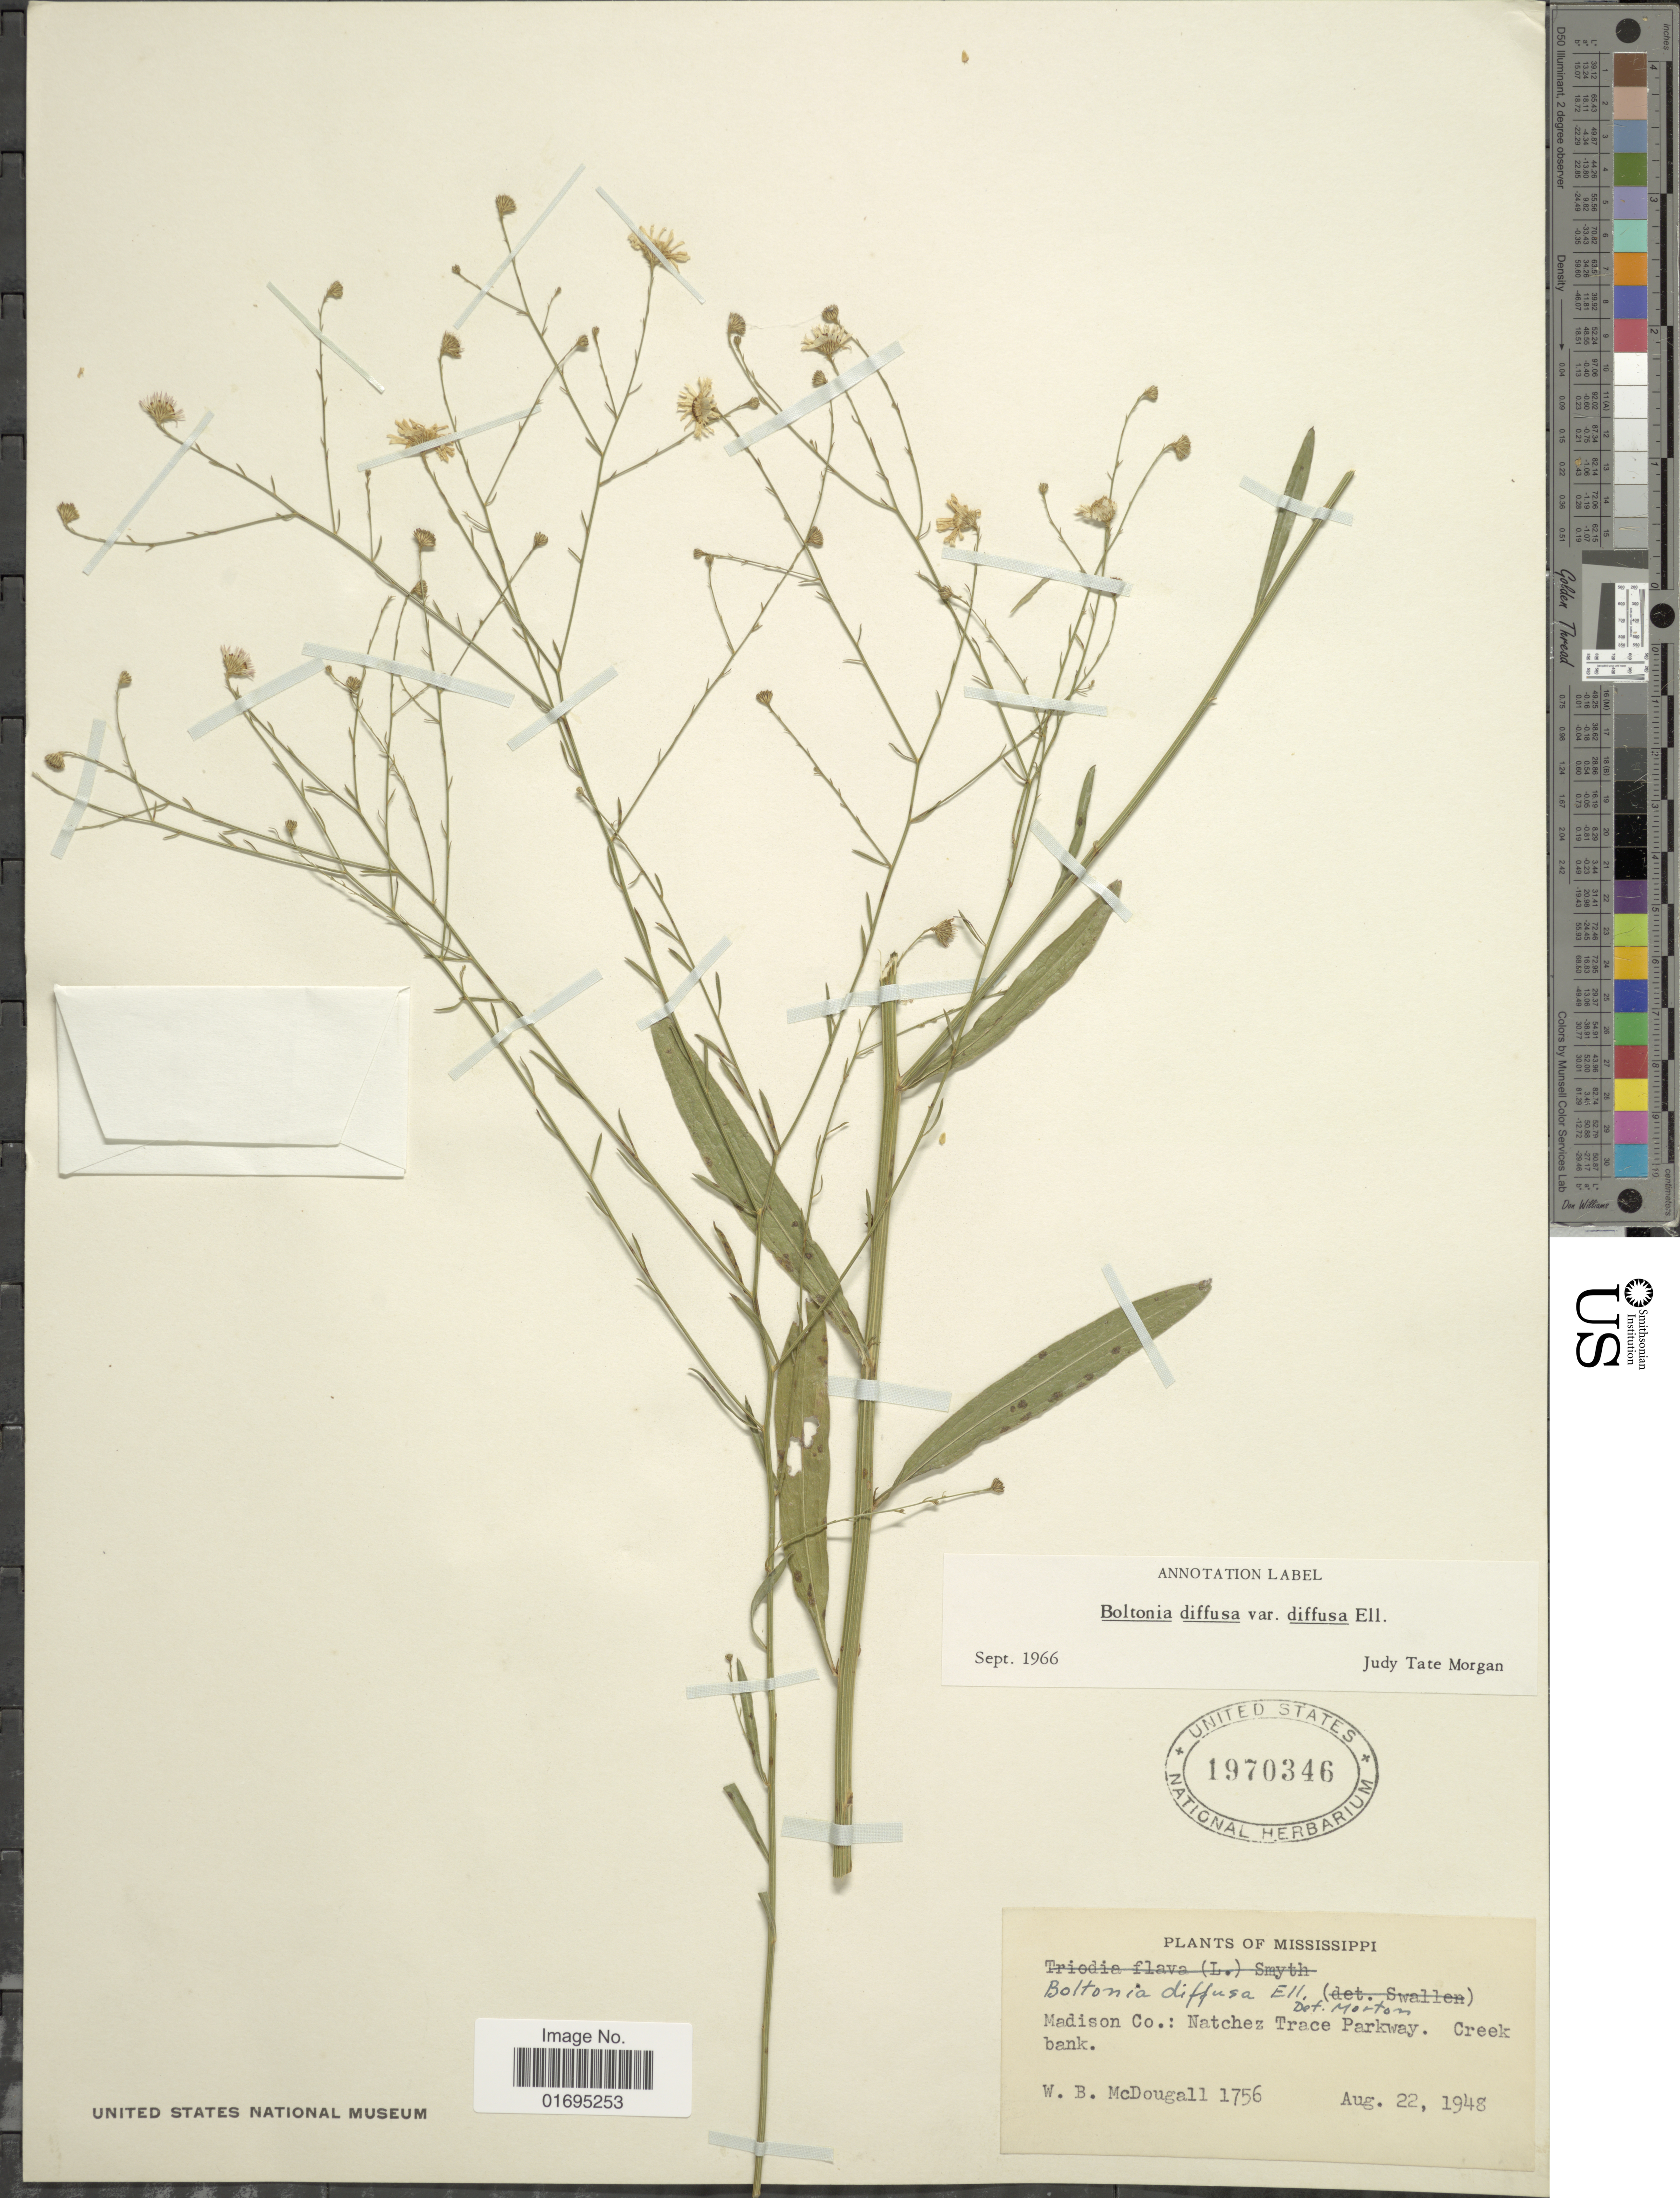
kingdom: Plantae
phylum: Tracheophyta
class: Magnoliopsida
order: Asterales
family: Asteraceae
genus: Boltonia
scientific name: Boltonia diffusa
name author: Elliott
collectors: W. B. McDougall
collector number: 1756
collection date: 1948-08-22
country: United States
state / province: Mississippi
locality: Madison Co.: Natchez Trace Parkway, Creek bank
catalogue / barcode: US 1970346